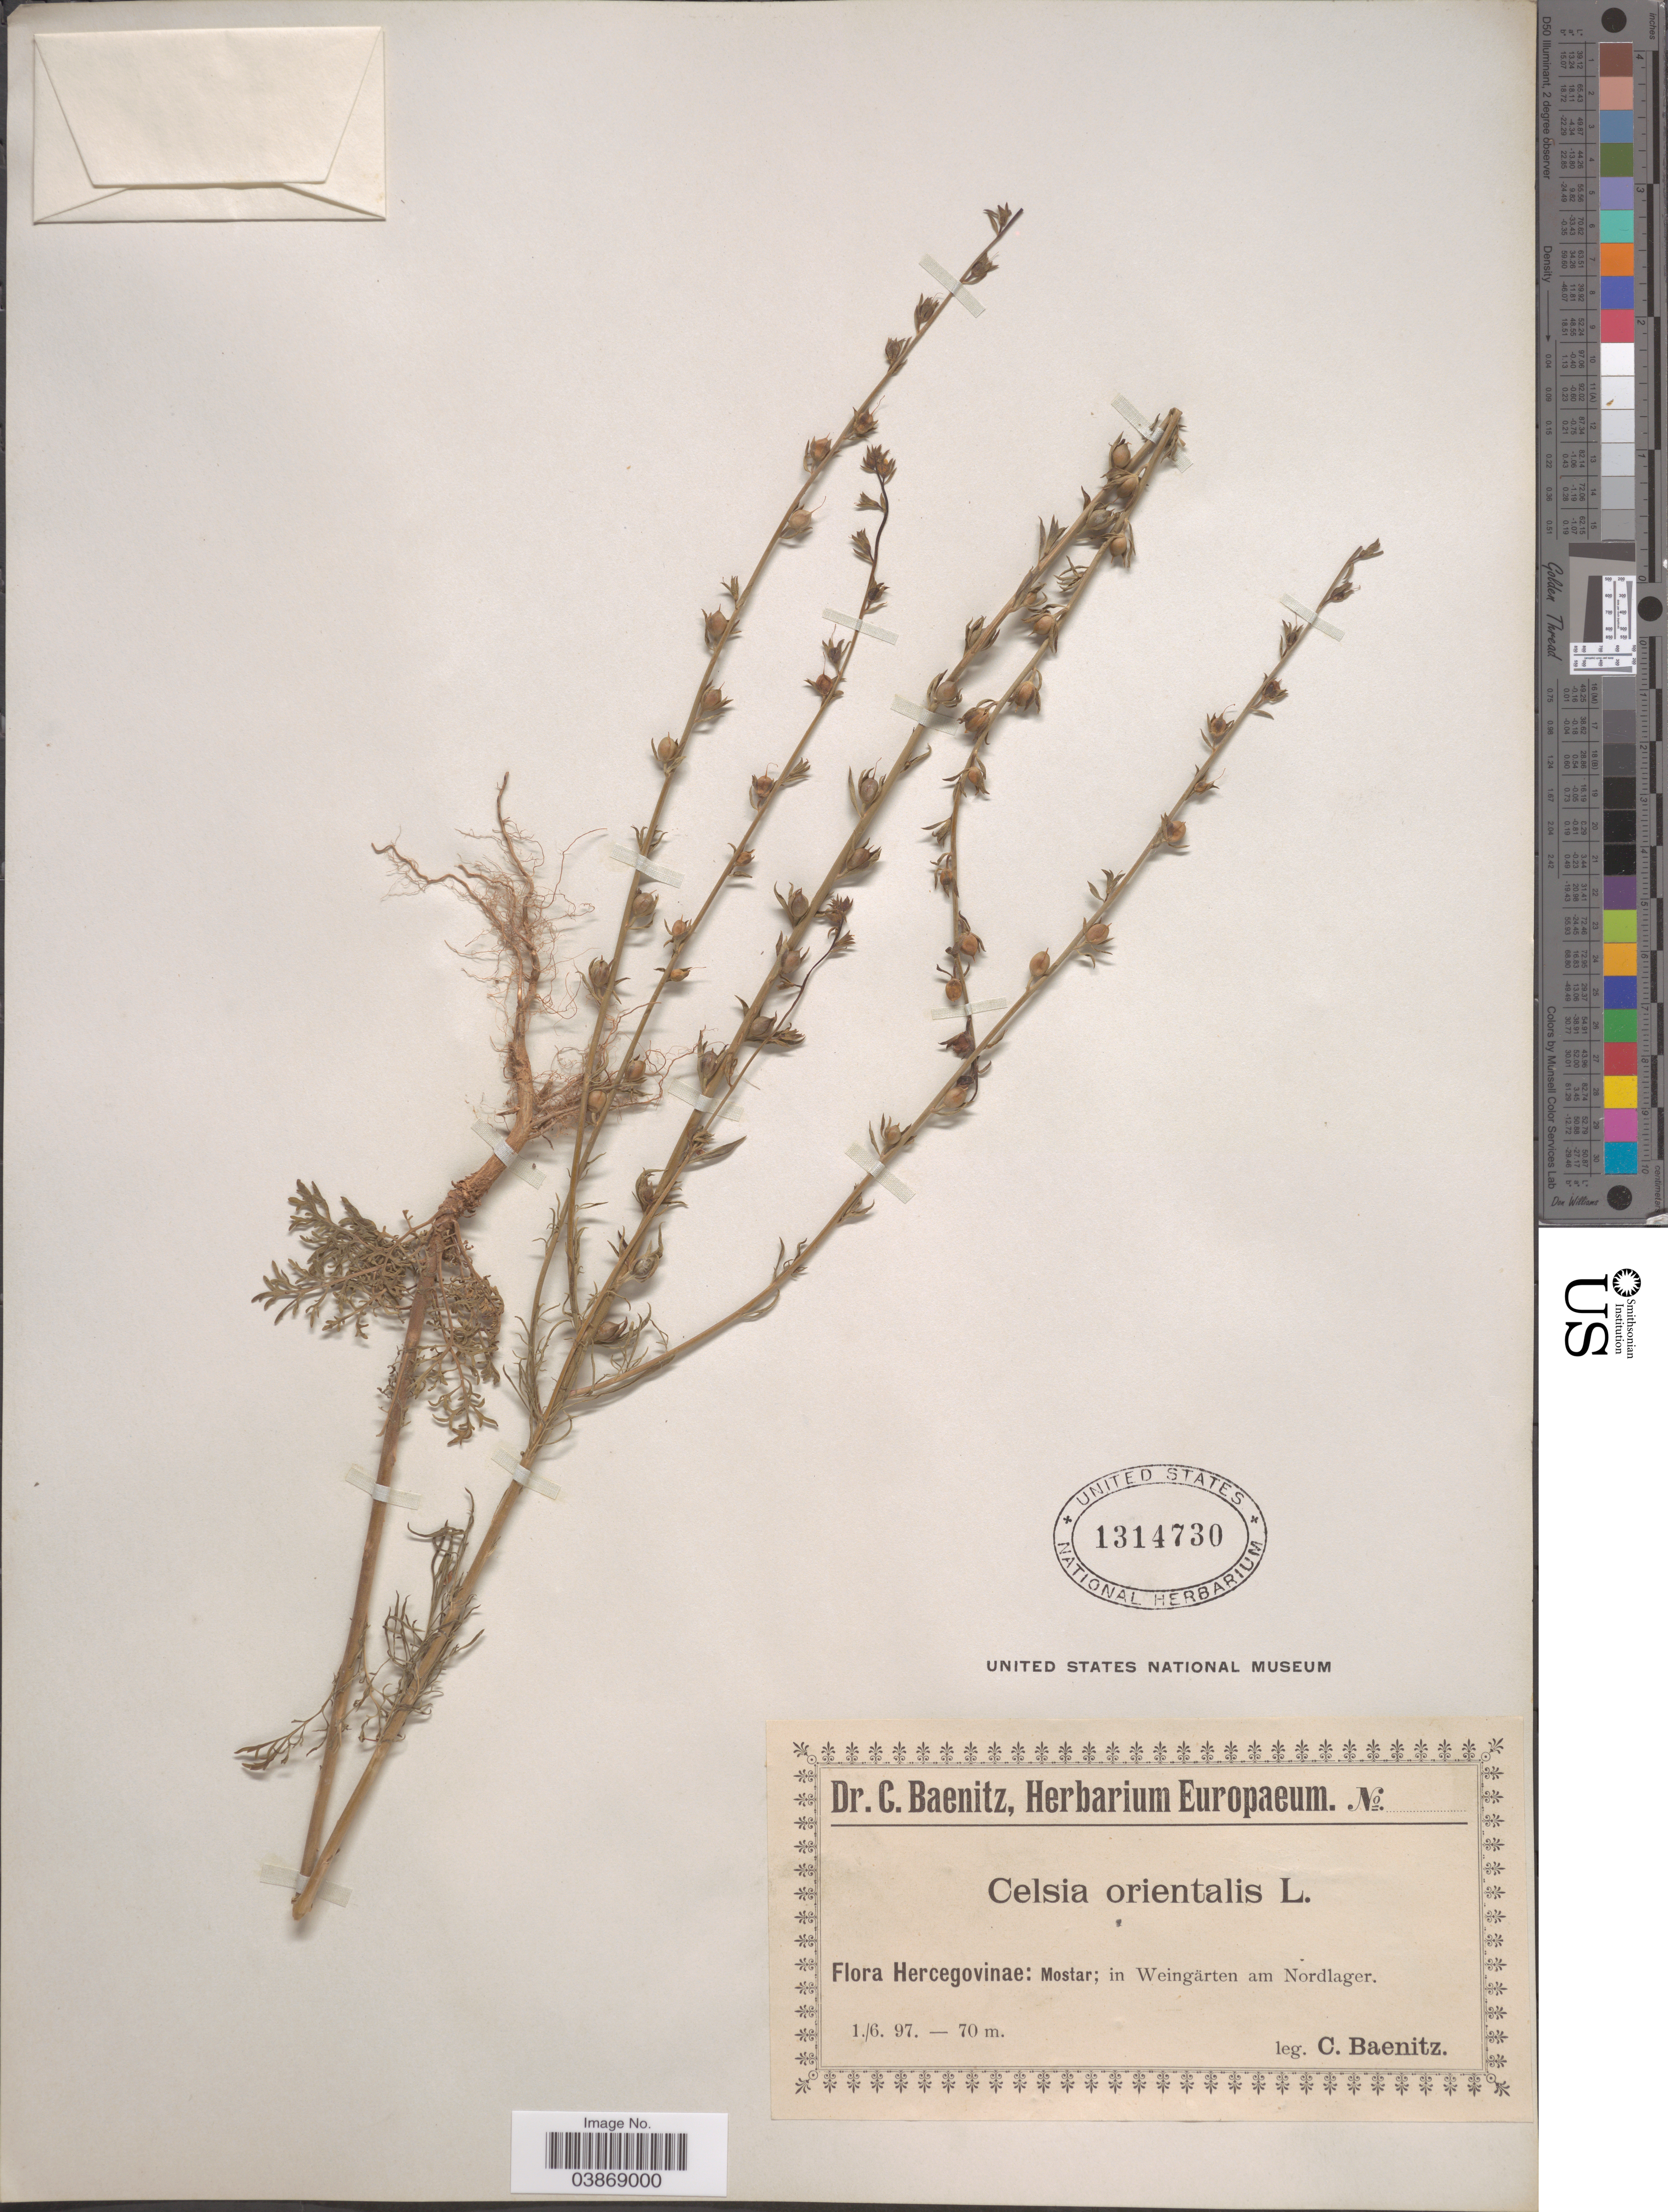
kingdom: Plantae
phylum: Tracheophyta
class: Magnoliopsida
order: Lamiales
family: Scrophulariaceae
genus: Celsia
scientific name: Celsia orientalis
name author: L.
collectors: C. G. Baenitz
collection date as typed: Transcribed d/m/y: 1/6/97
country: Bosnia and Herzegovina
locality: Hercegovinae: Mostar; in Weingärten am Nordlager.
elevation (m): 70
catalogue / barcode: US 1314730